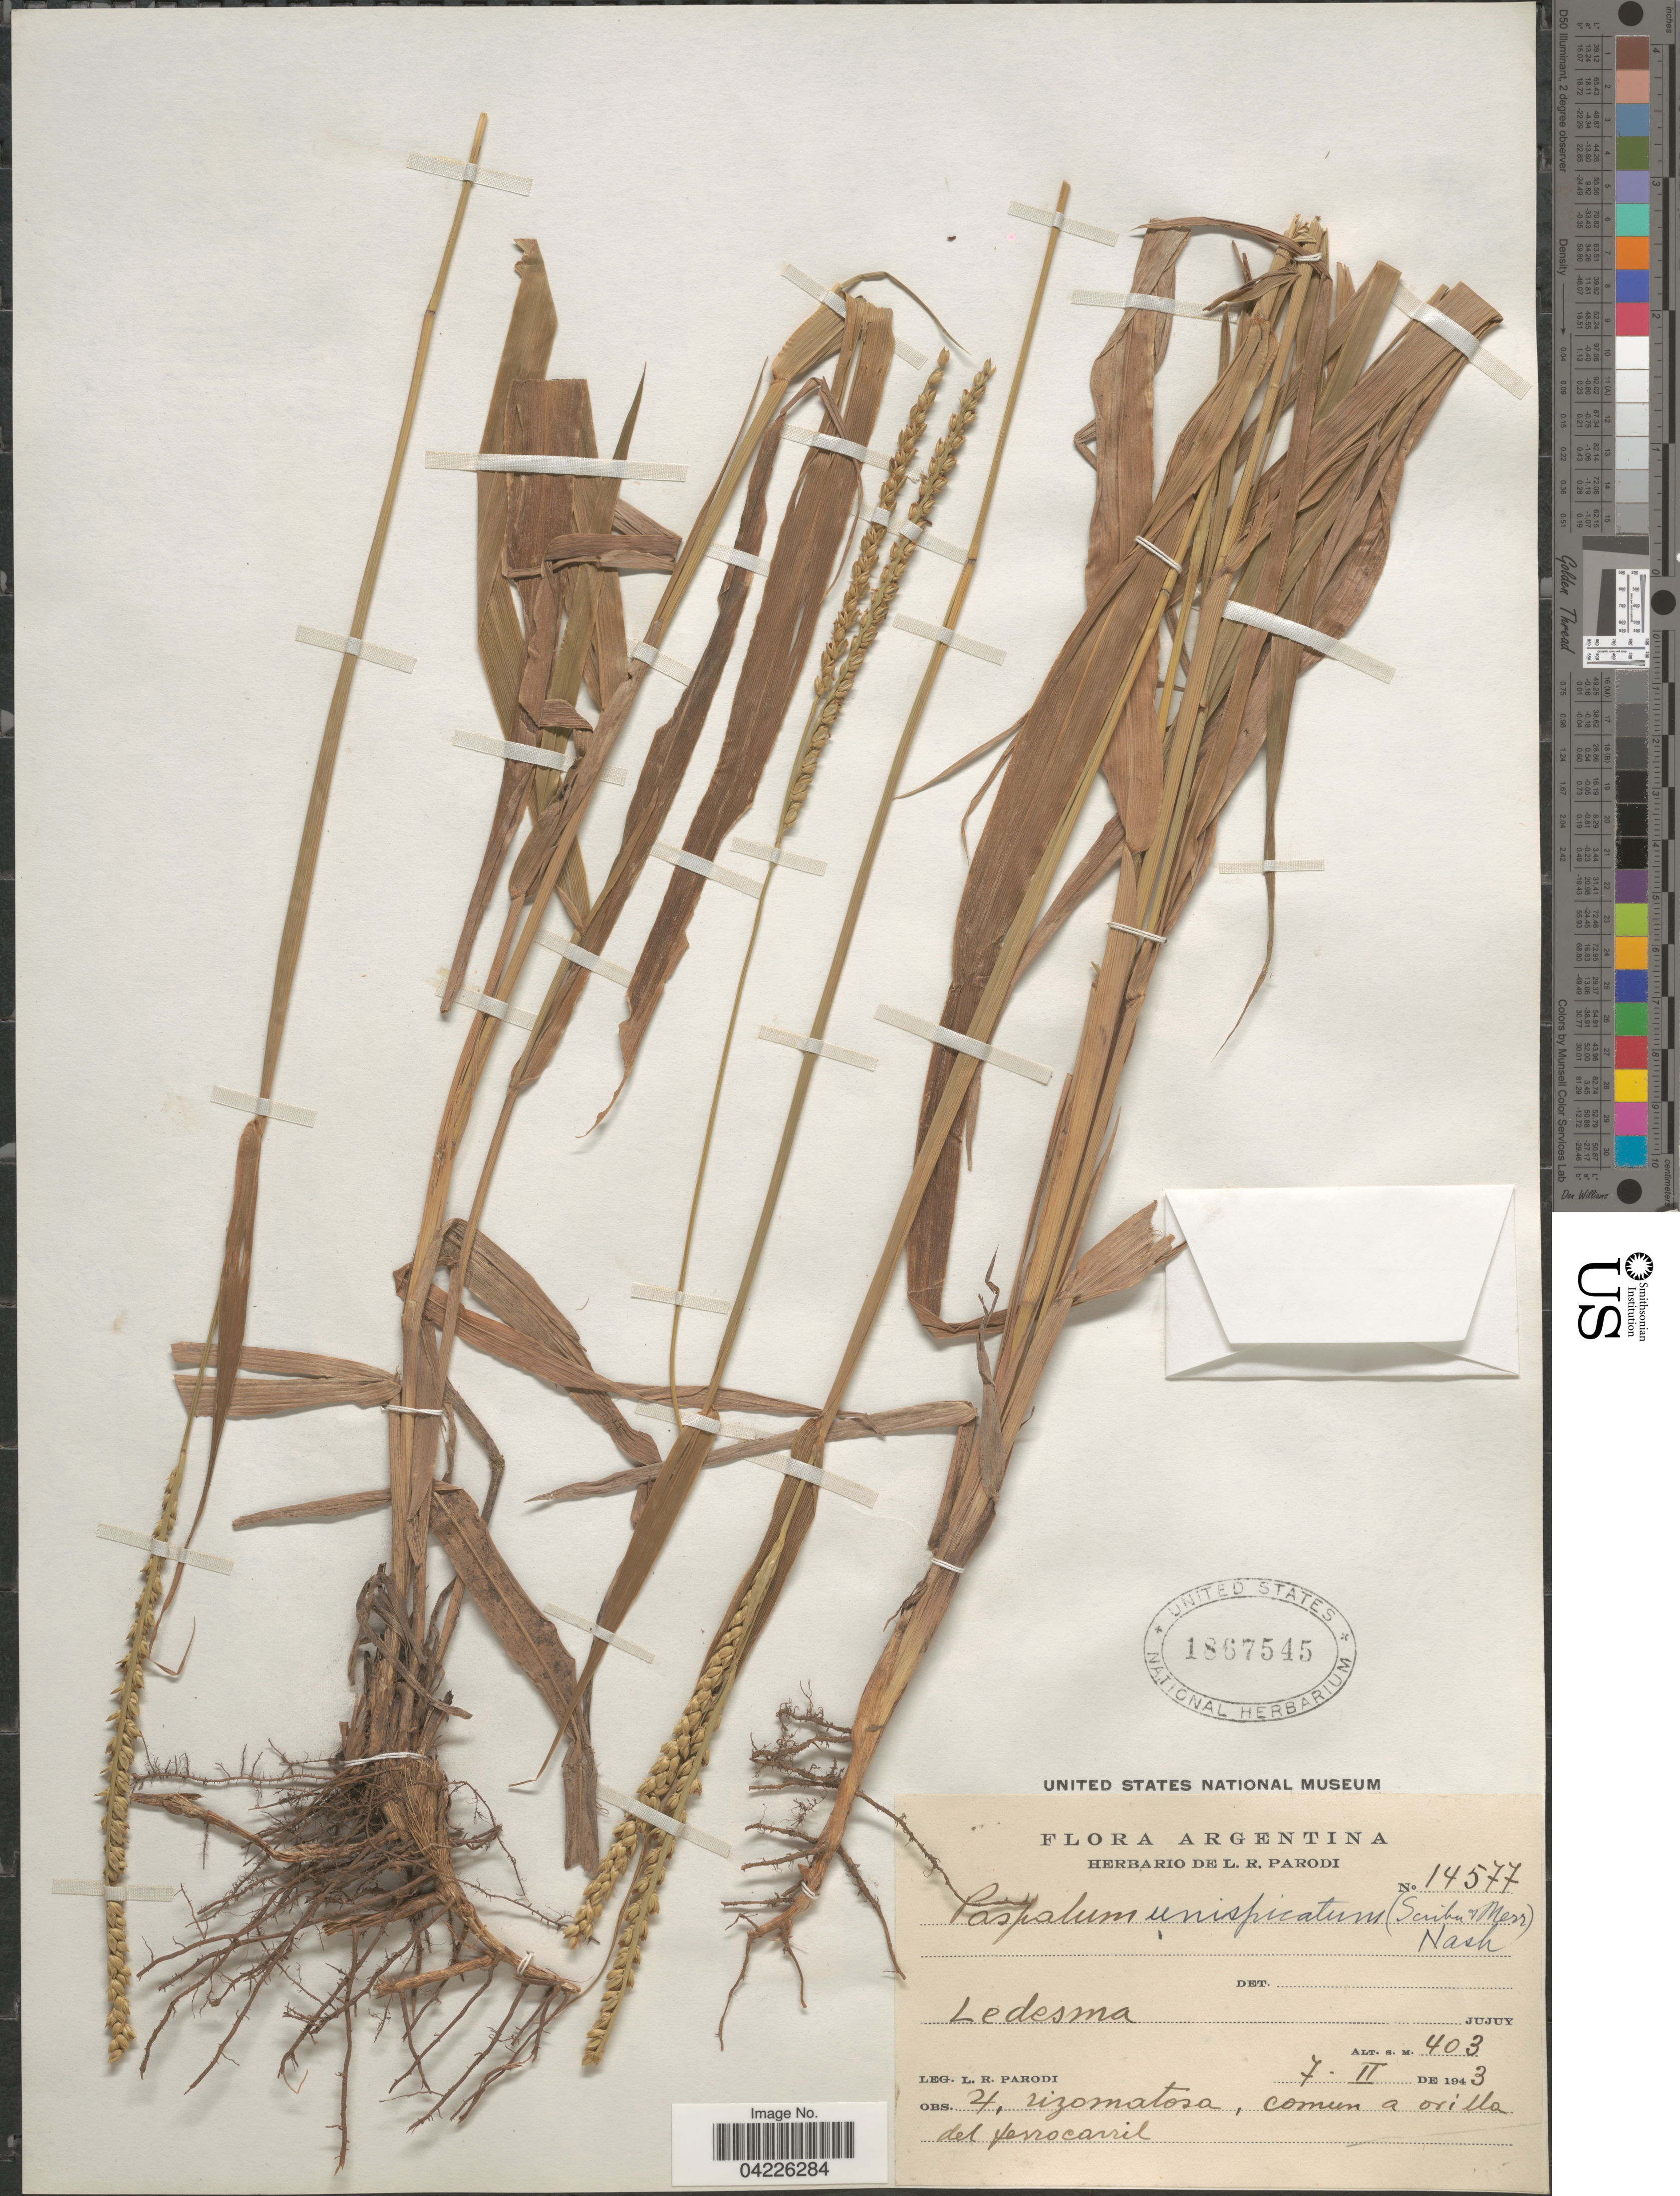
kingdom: Plantae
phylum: Tracheophyta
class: Liliopsida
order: Poales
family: Poaceae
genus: Paspalum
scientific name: Paspalum unispicatum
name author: (Scribn. & Merr.) Nash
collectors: L. R. Parodi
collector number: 14577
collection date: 1943-02-07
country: Argentina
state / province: Jujuy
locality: Ledesma.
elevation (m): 403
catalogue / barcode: US 1867545